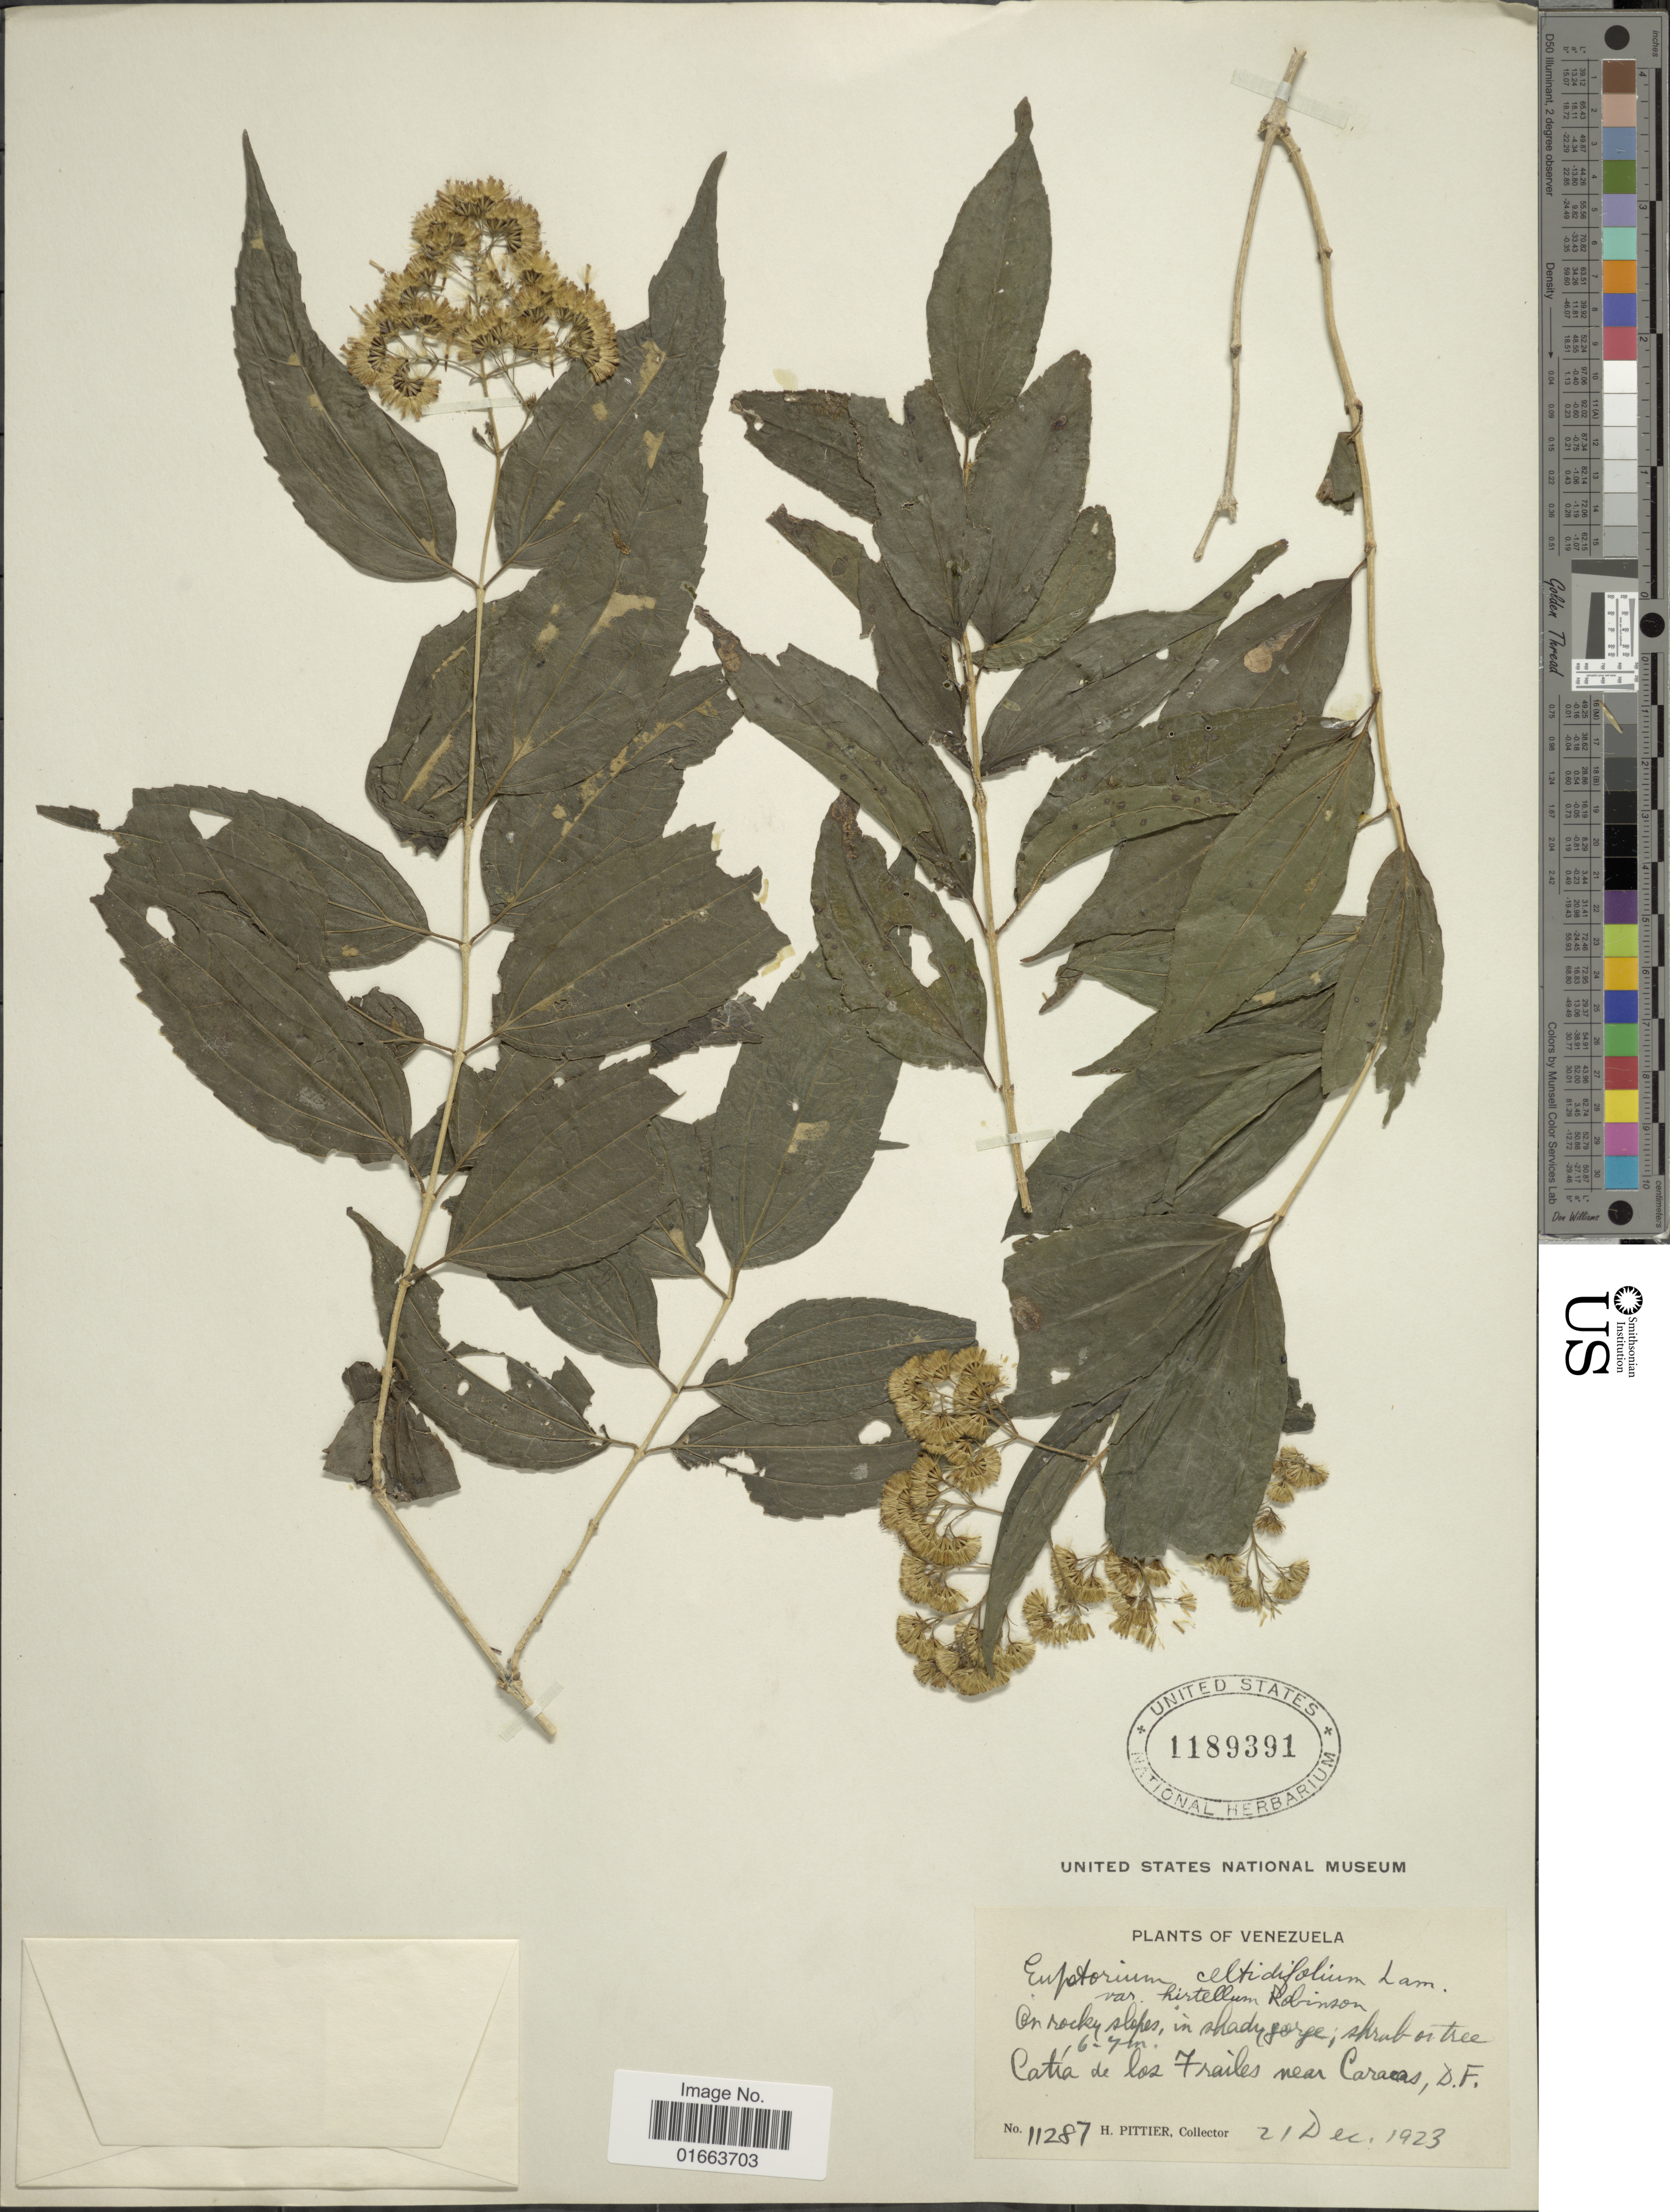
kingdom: Plantae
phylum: Tracheophyta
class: Magnoliopsida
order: Asterales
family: Asteraceae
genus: Koanophyllon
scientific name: Koanophyllon celtidifolium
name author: (Lam.) R.M. King & H. Rob.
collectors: H. F. Pittier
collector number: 11287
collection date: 1923-12-21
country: Venezuela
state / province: Distrito Federal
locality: Los Frailes near Caracas, D.F.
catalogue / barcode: US 1189391